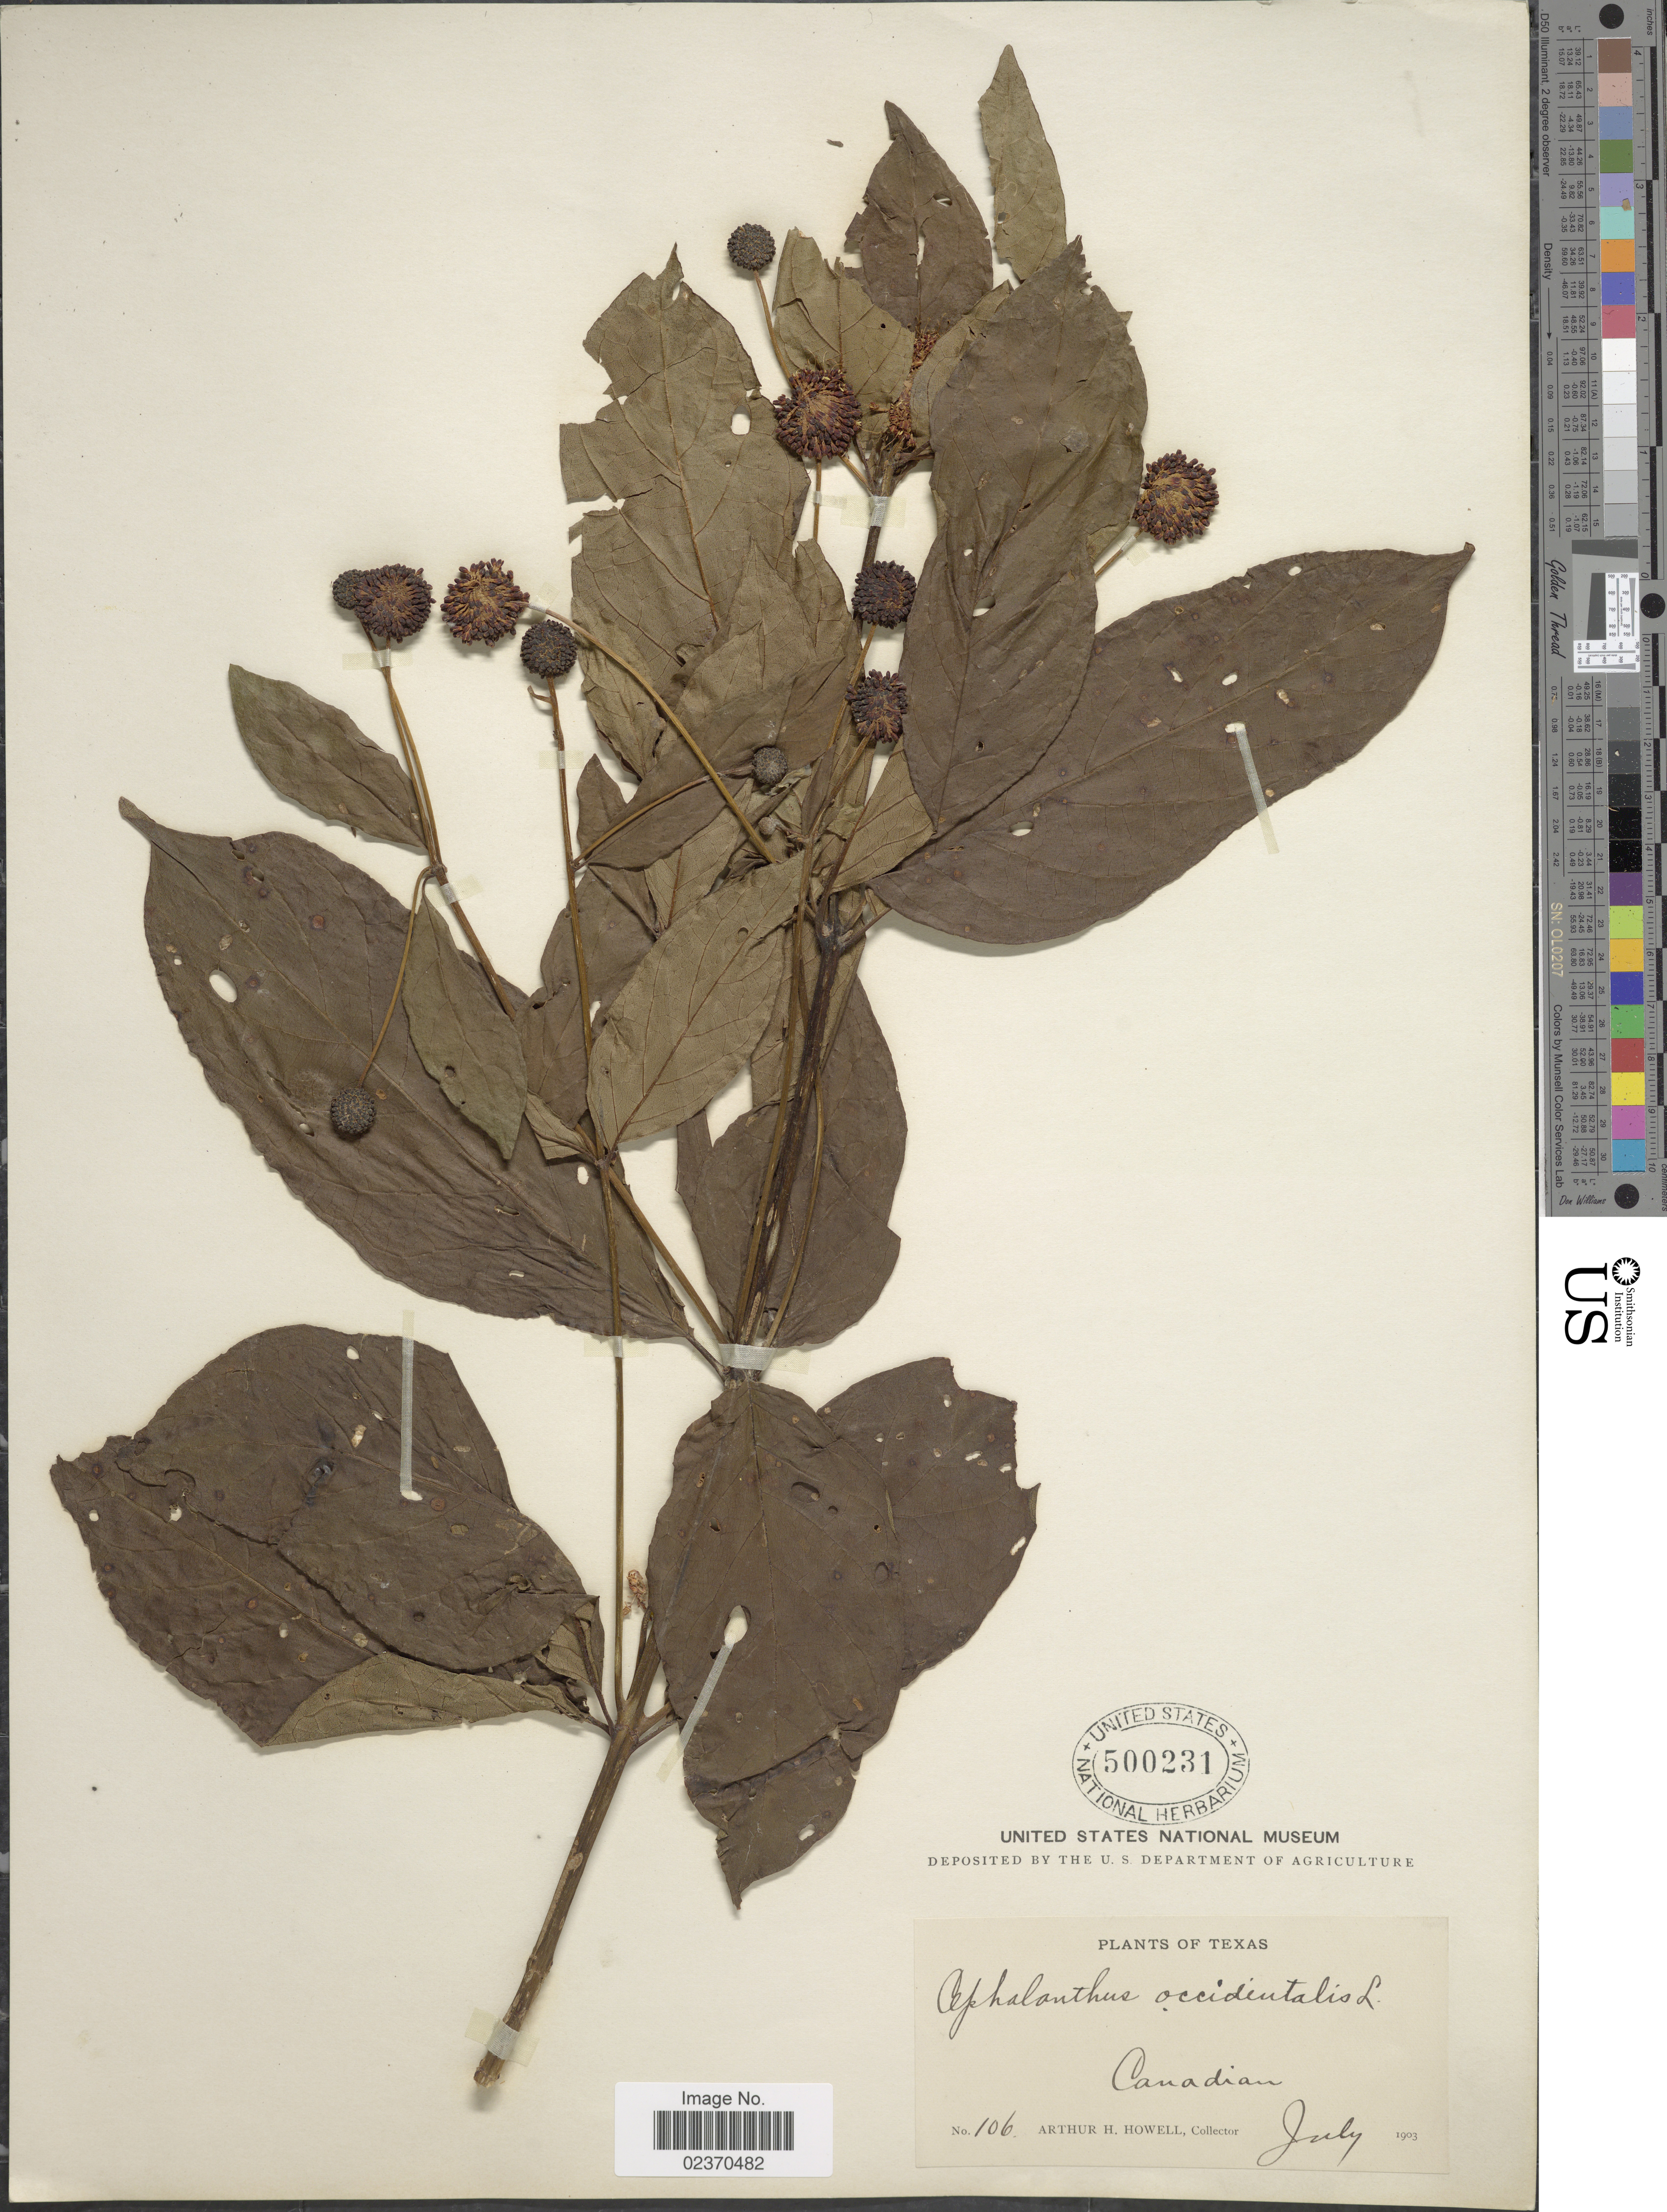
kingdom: Plantae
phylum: Tracheophyta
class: Magnoliopsida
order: Gentianales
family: Rubiaceae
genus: Cephalanthus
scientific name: Cephalanthus occidentalis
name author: L.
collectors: A. H. Howell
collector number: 106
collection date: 1903-07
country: United States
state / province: Texas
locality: Canadian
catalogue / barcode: US 500231